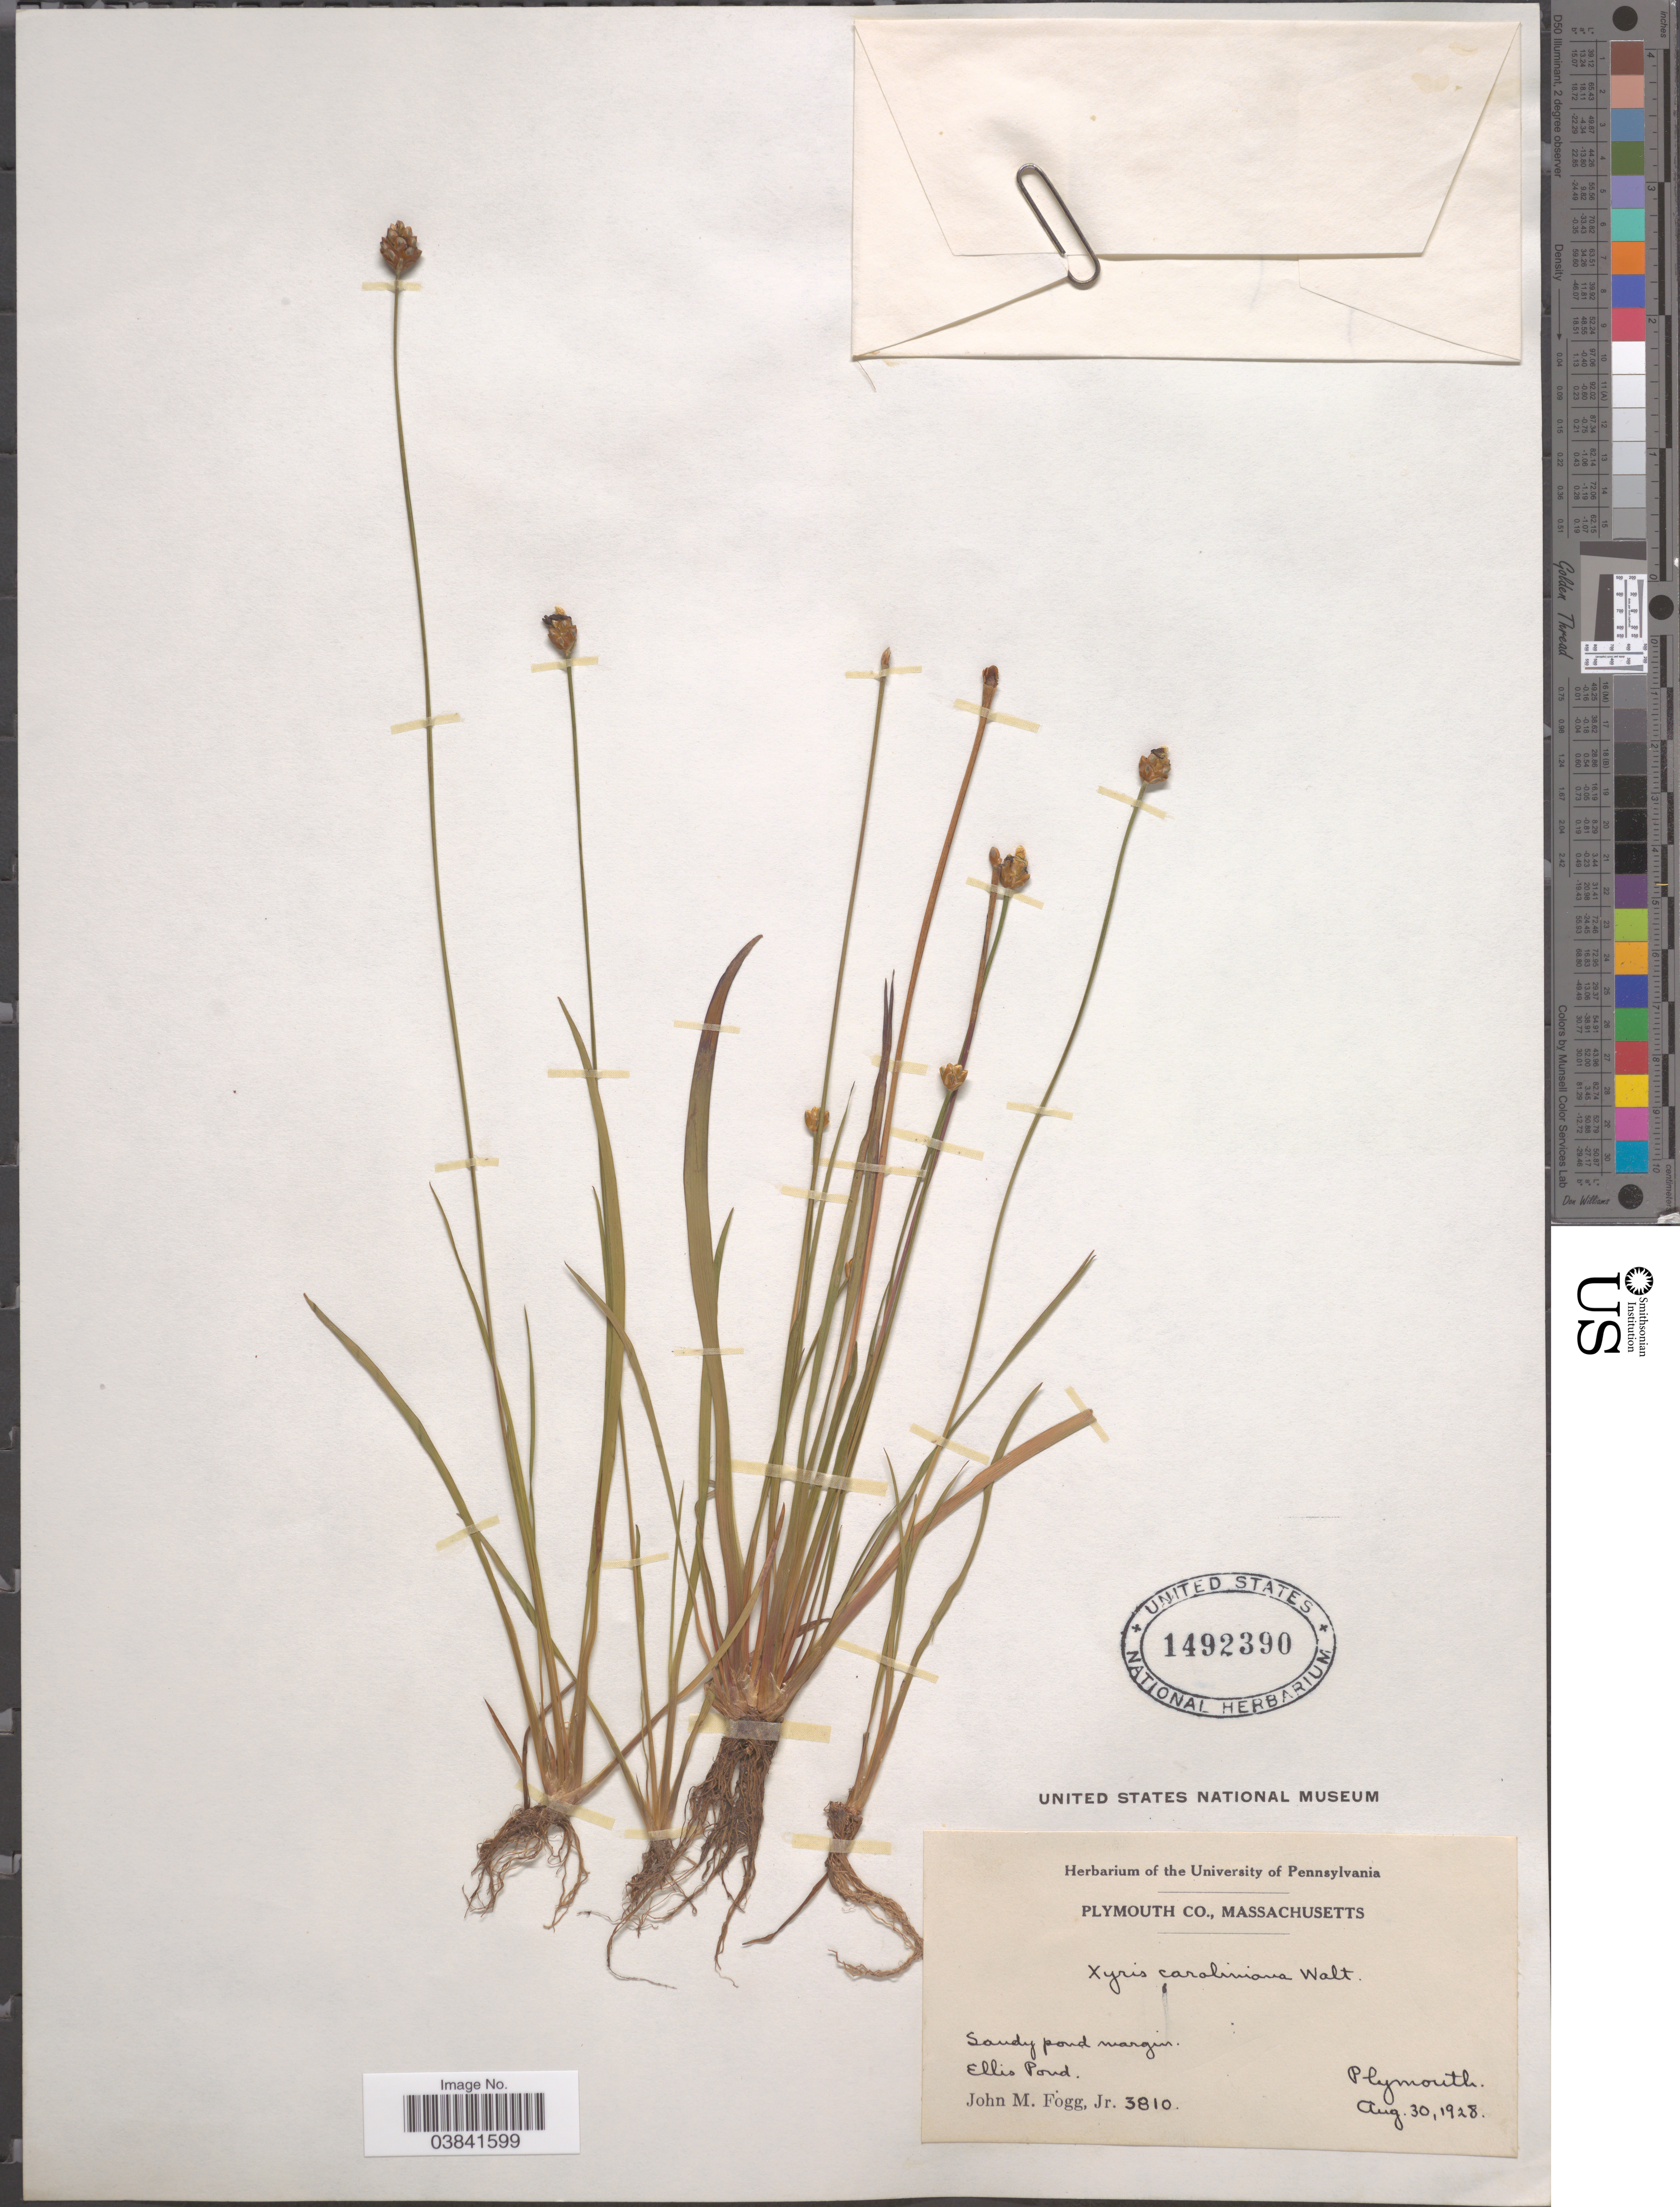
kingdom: Plantae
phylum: Tracheophyta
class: Liliopsida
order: Poales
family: Xyridaceae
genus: Xyris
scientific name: Xyris difformis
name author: Chapm.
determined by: Strong, Mark T., (BOT), Smithsonian Institution - National Museum of Natural History (UNITED STATES)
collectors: J. Fogg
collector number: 3810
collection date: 1928-08-30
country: United States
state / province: Massachusetts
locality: Plymouth Co. Ellis Pond. Plymouth.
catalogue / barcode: US 1492390